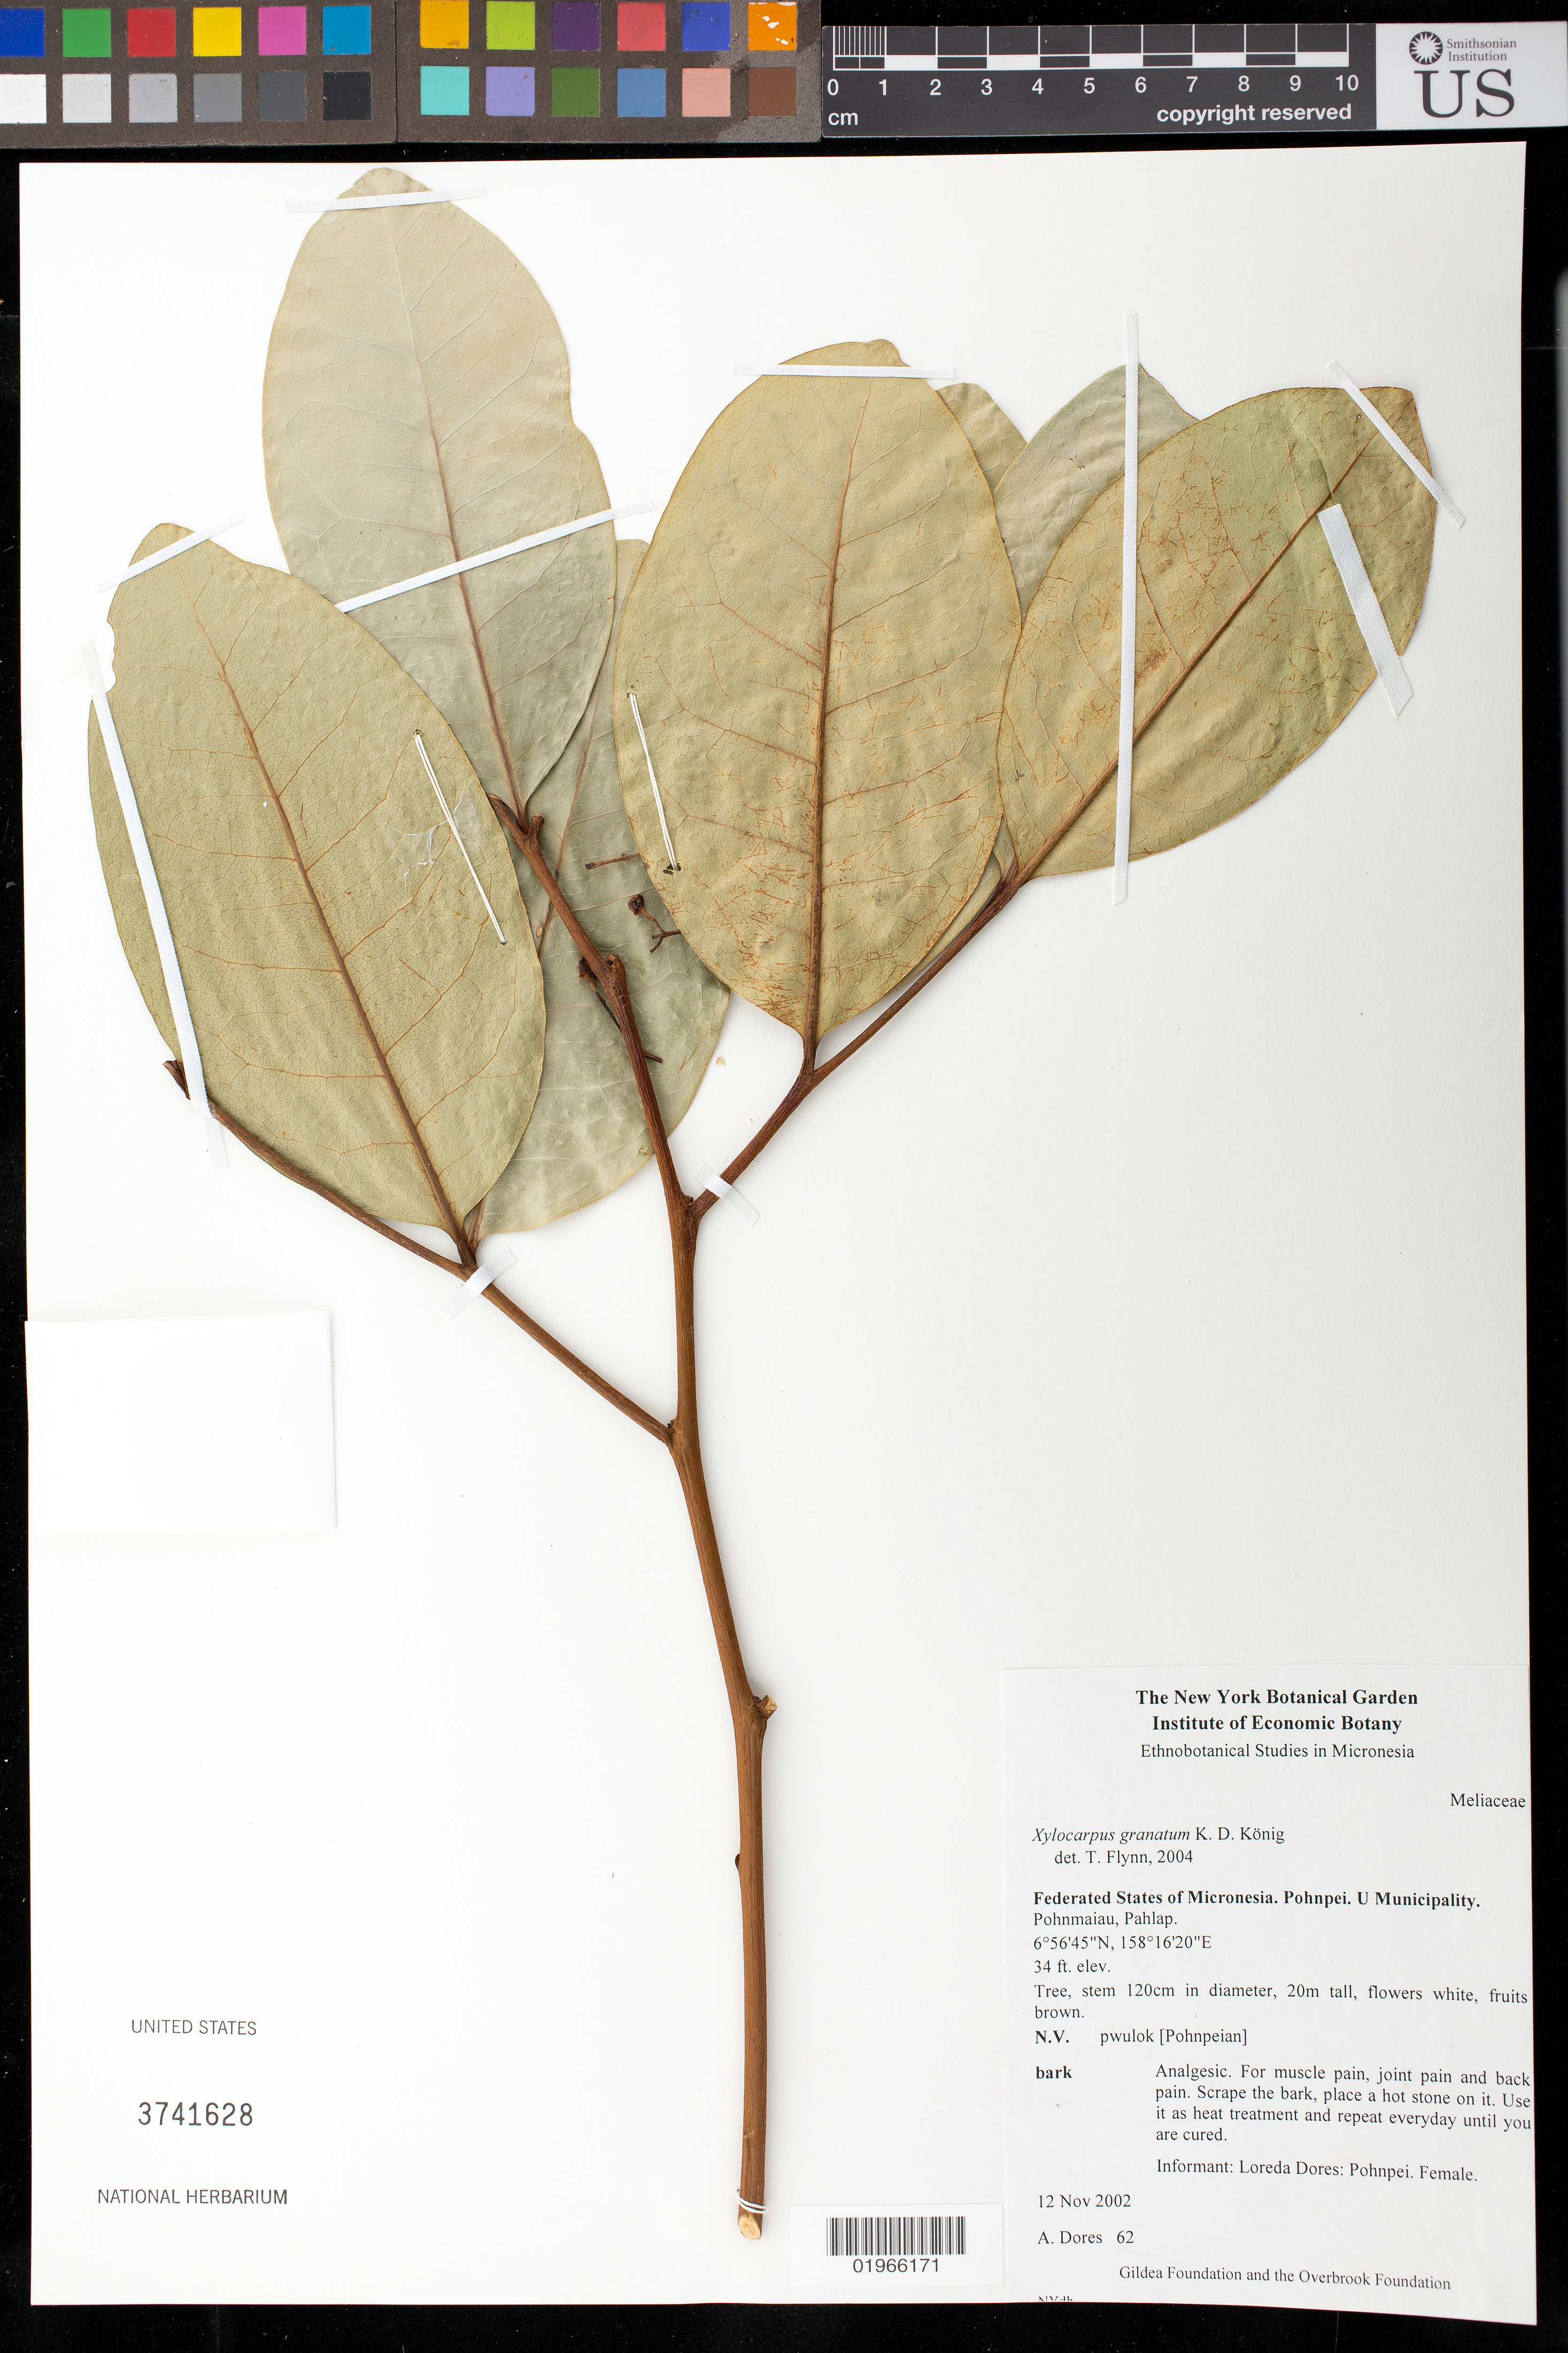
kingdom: Plantae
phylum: Tracheophyta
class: Magnoliopsida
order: Sapindales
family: Meliaceae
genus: Xylocarpus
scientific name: Xylocarpus granatum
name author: J. Koenig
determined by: Flynn, T. W.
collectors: A. Dores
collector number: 62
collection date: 2002-11-12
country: Micronesia, Federated States of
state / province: Pohnpei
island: Pohnpei [Ponape]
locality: U Municipality, Pohnmaiau, Pahlap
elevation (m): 10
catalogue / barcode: US 3741628